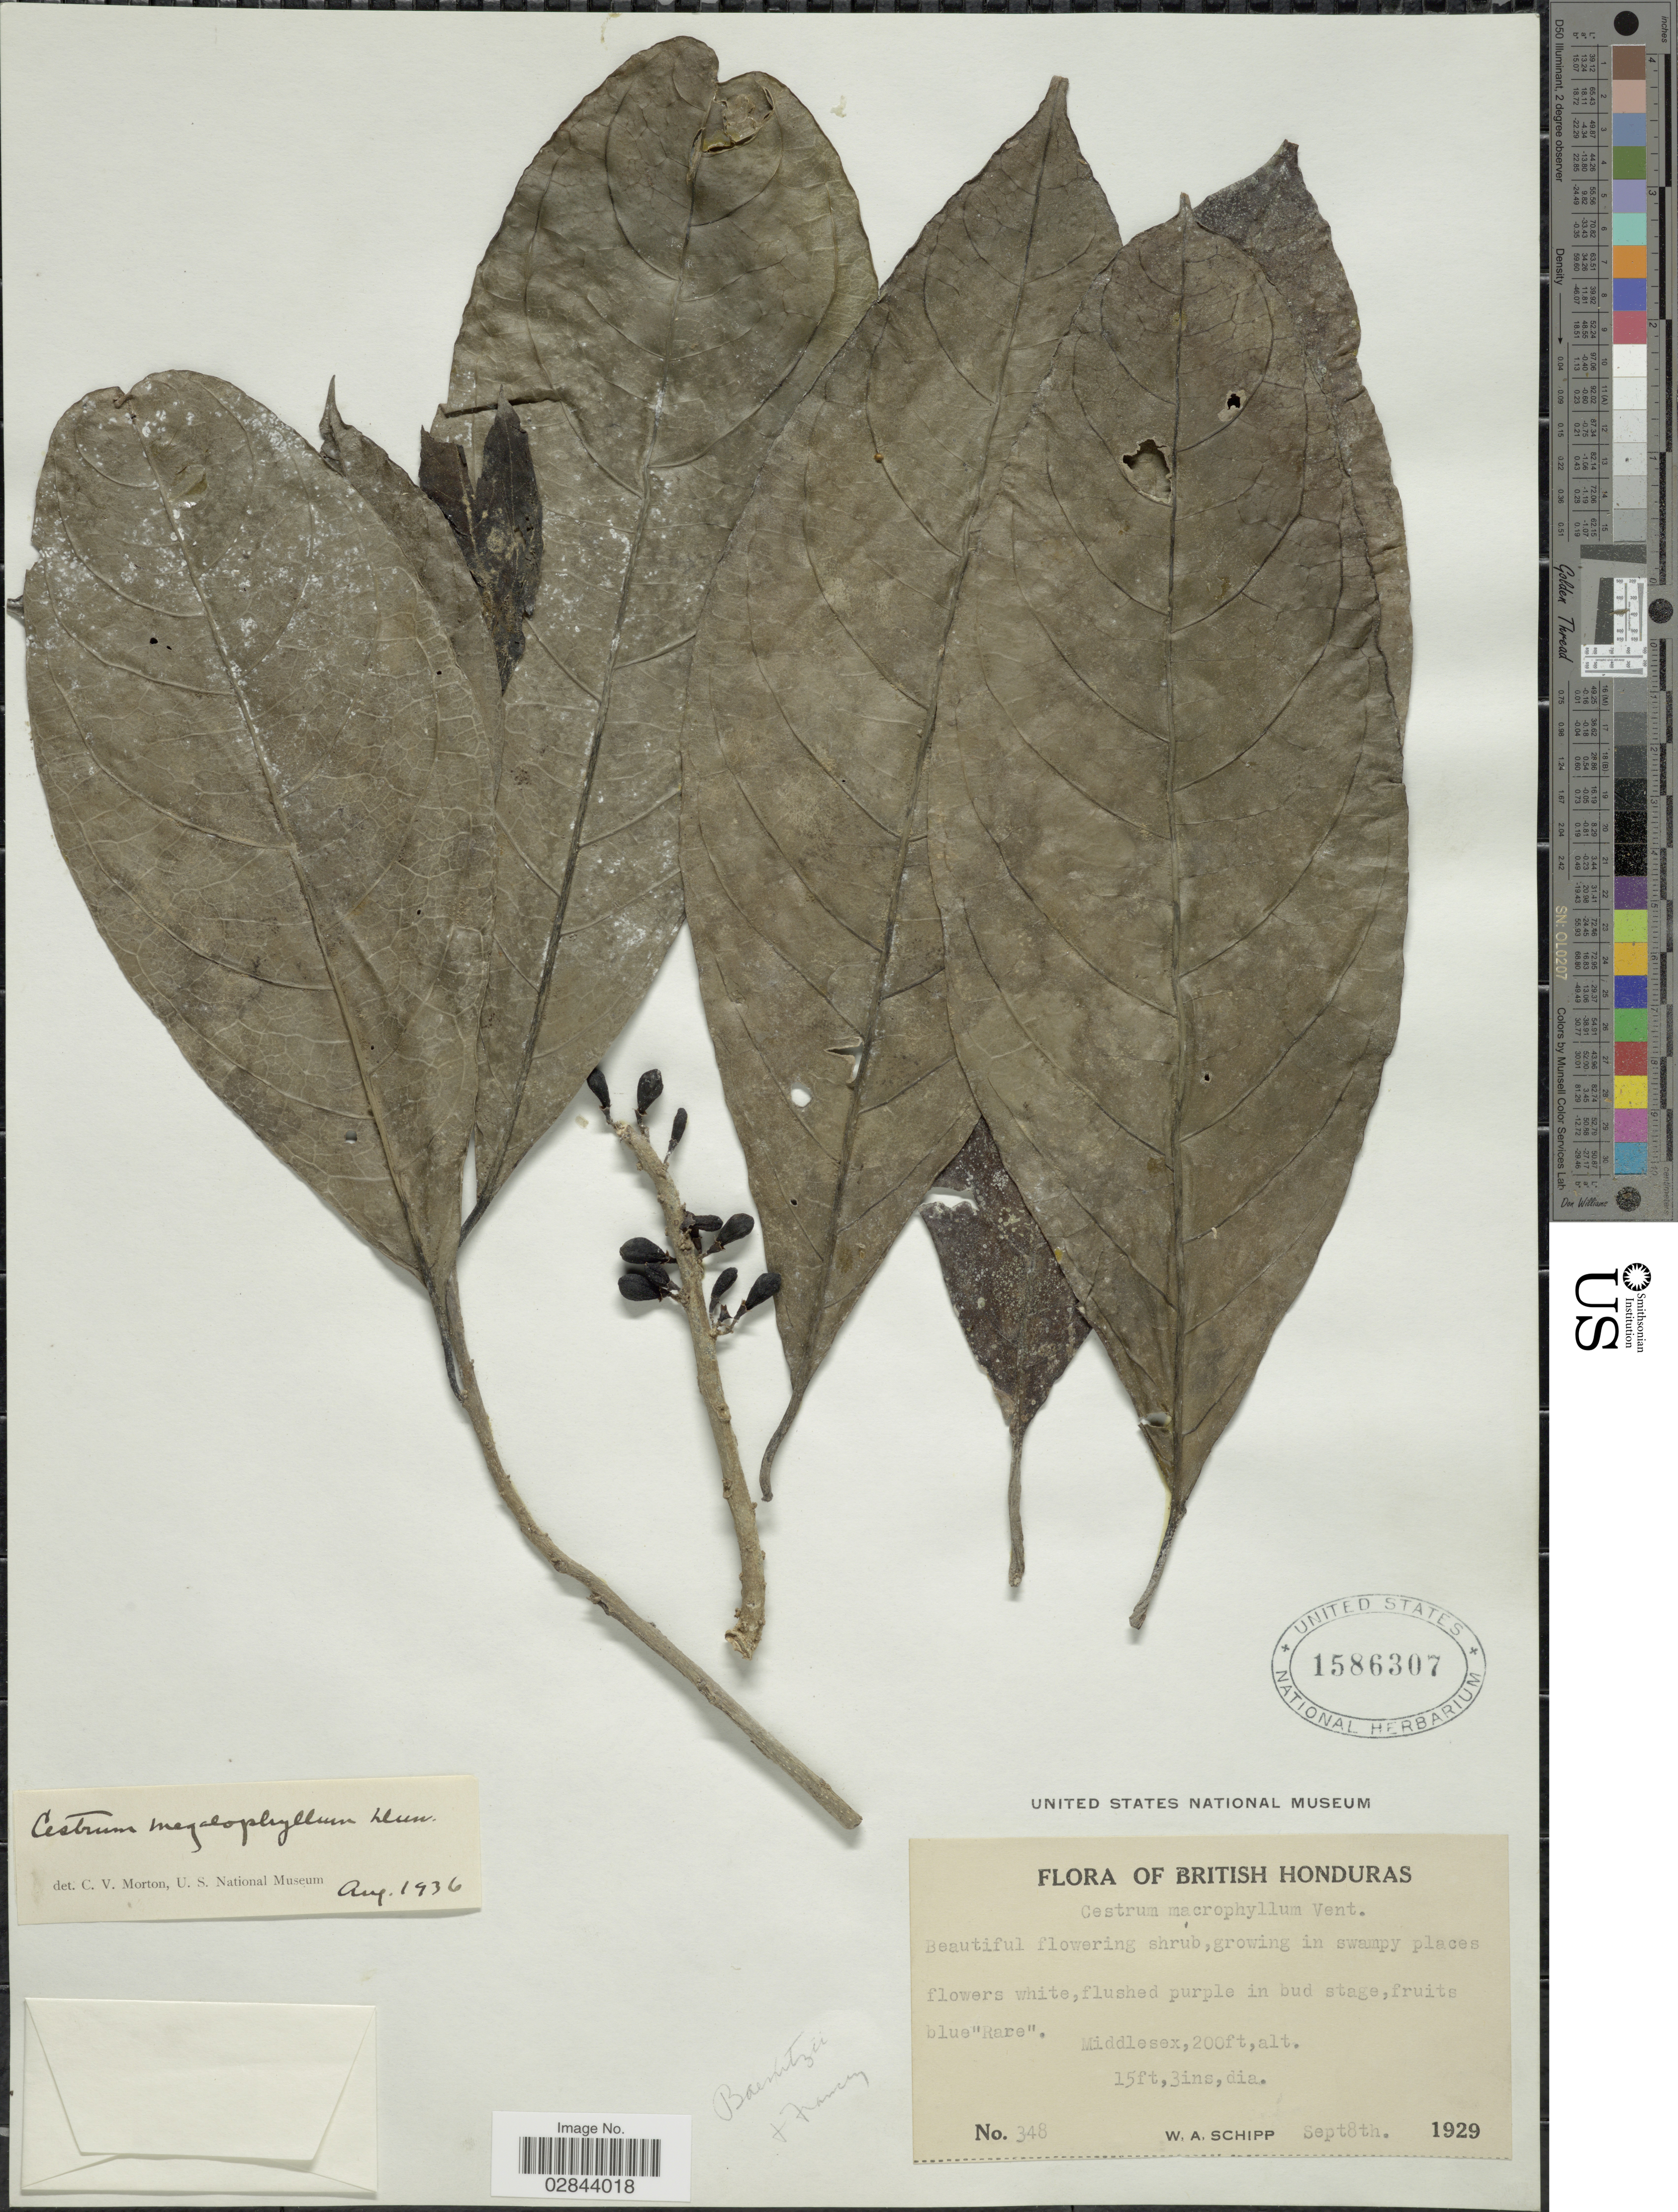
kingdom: Plantae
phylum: Tracheophyta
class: Magnoliopsida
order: Solanales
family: Solanaceae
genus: Cestrum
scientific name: Cestrum schlechtendahlii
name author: G. Don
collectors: W. Schipp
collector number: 348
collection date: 1929-09-08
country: Belize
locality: British Honduras. Middlesex.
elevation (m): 61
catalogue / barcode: US 1586307